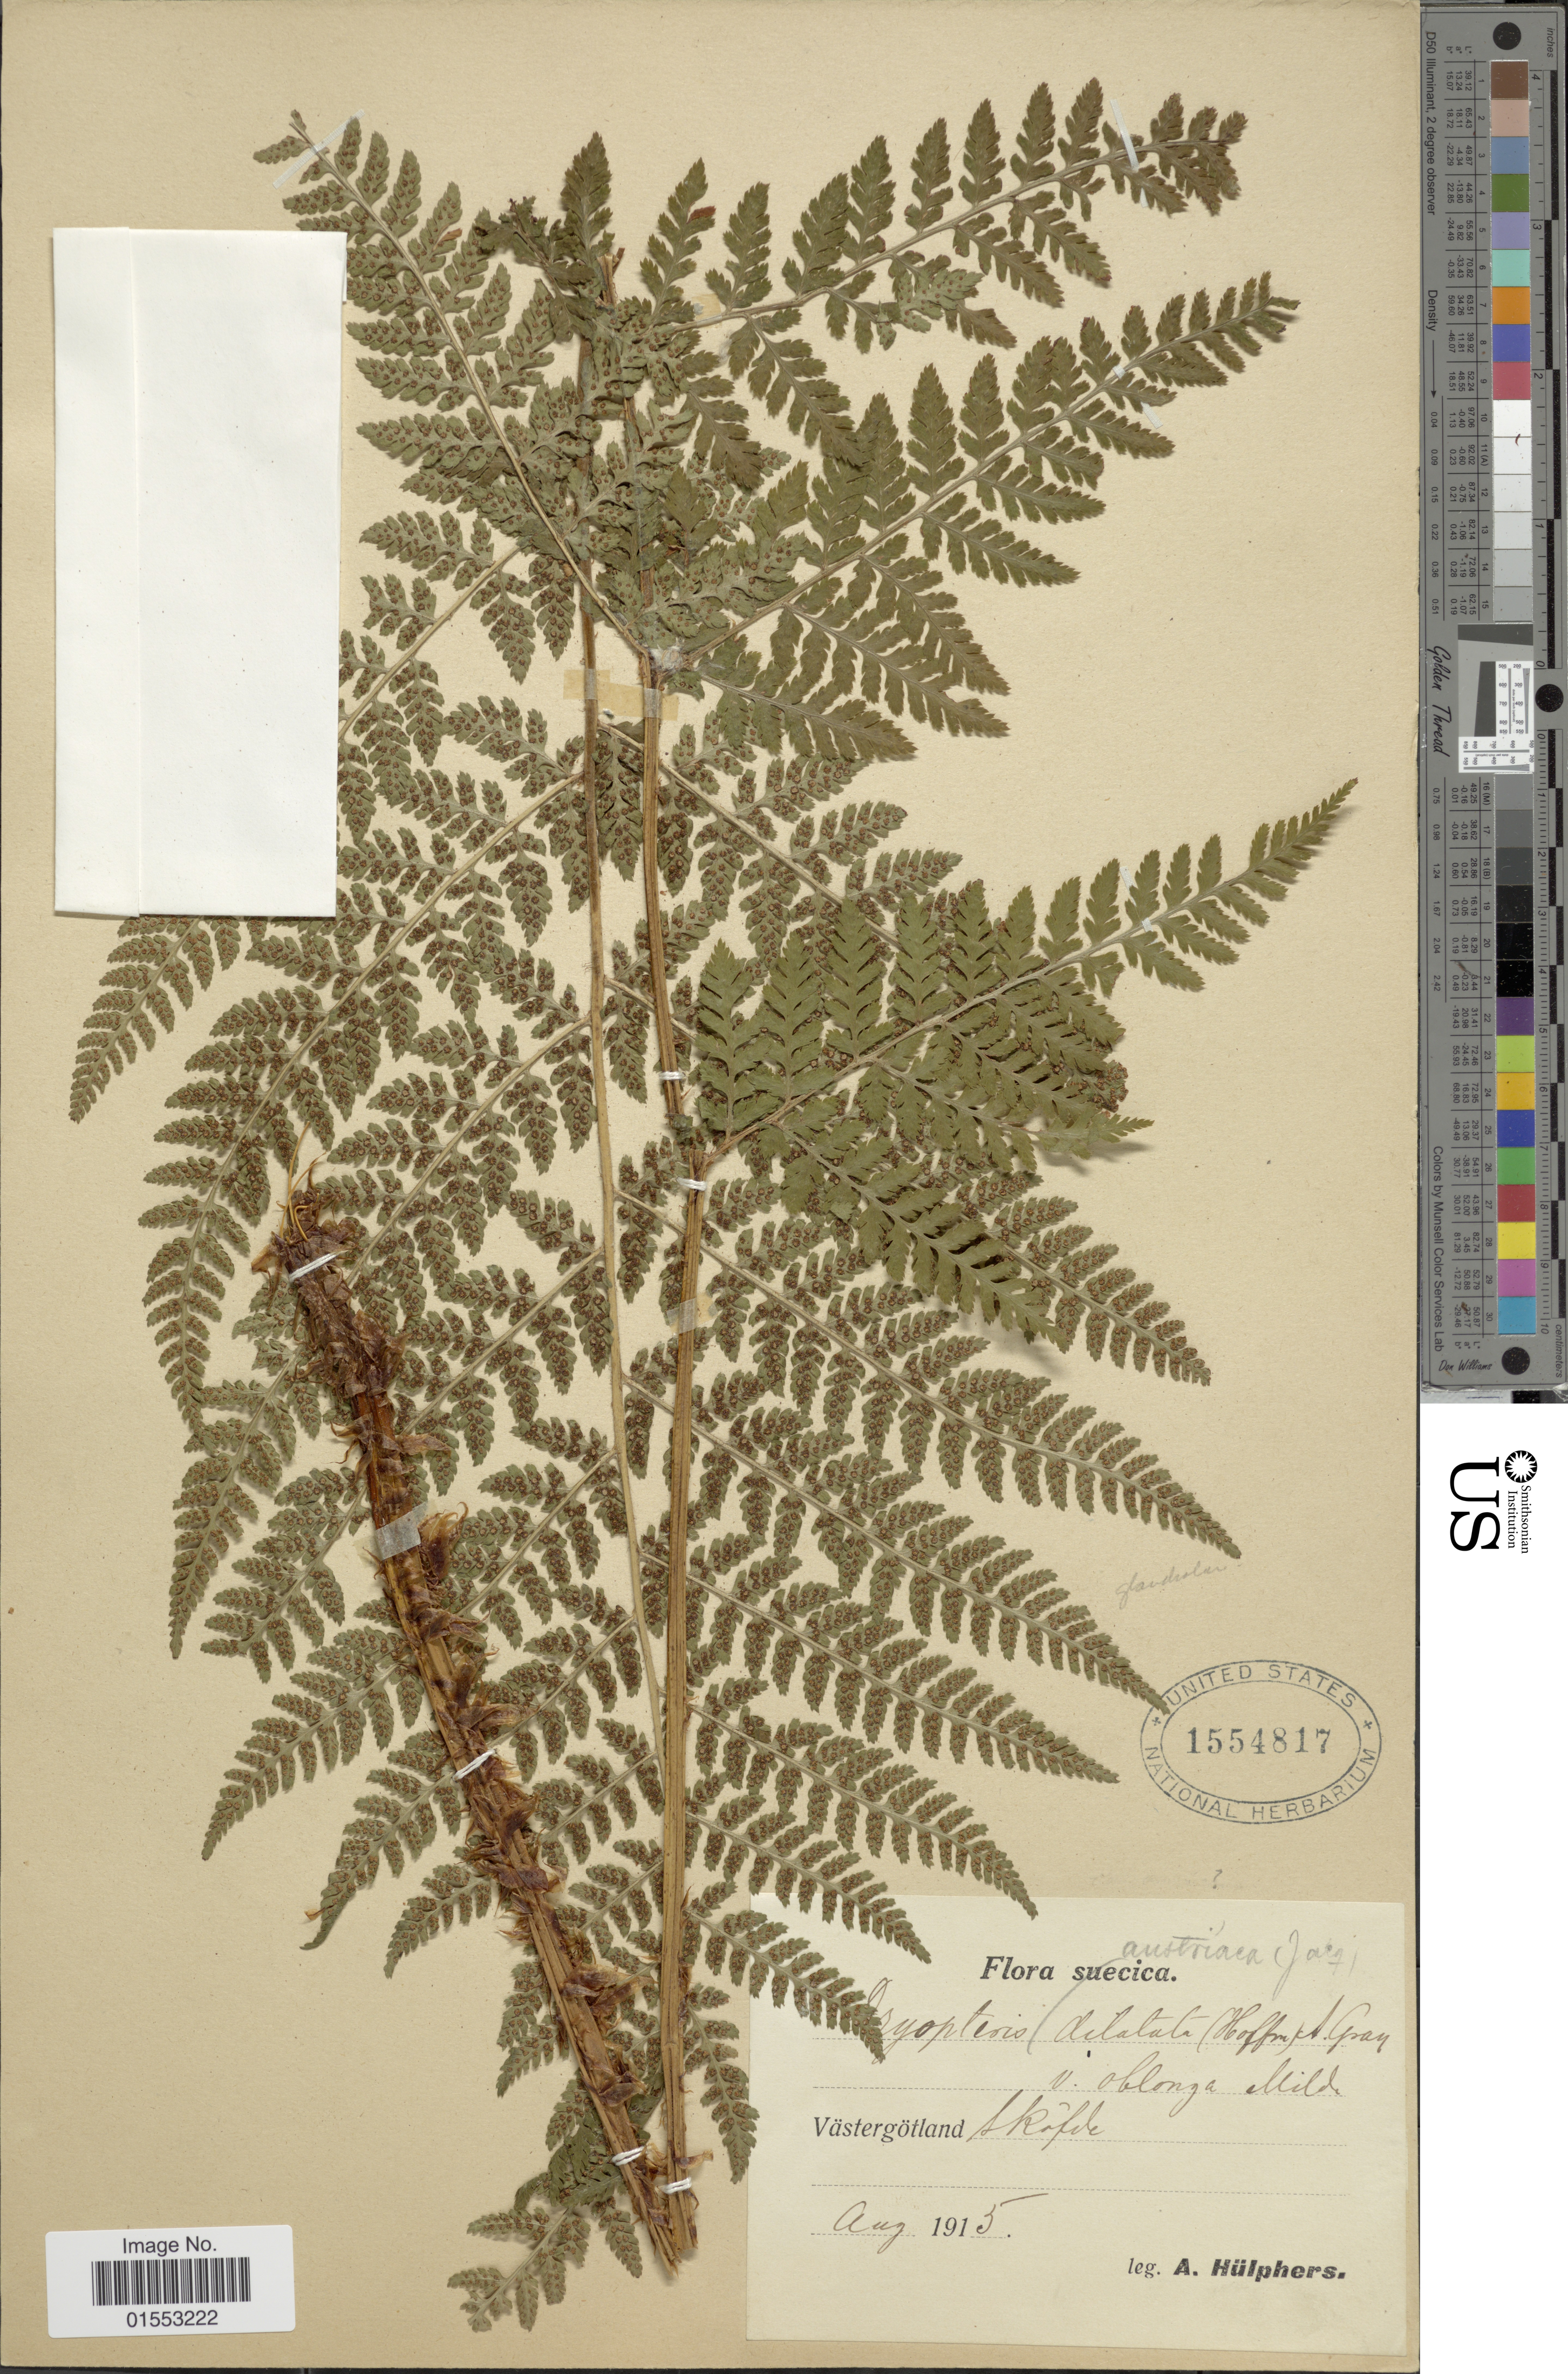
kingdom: Plantae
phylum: Tracheophyta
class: Polypodiopsida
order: Polypodiales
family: Dryopteridaceae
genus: Dryopteris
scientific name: Dryopteris dilatata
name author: (Hoffm.) A. Gray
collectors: A. Hülphers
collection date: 1915-08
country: Sweden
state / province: Västra Götaland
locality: Sköfde [Skövde]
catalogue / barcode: US 1554817